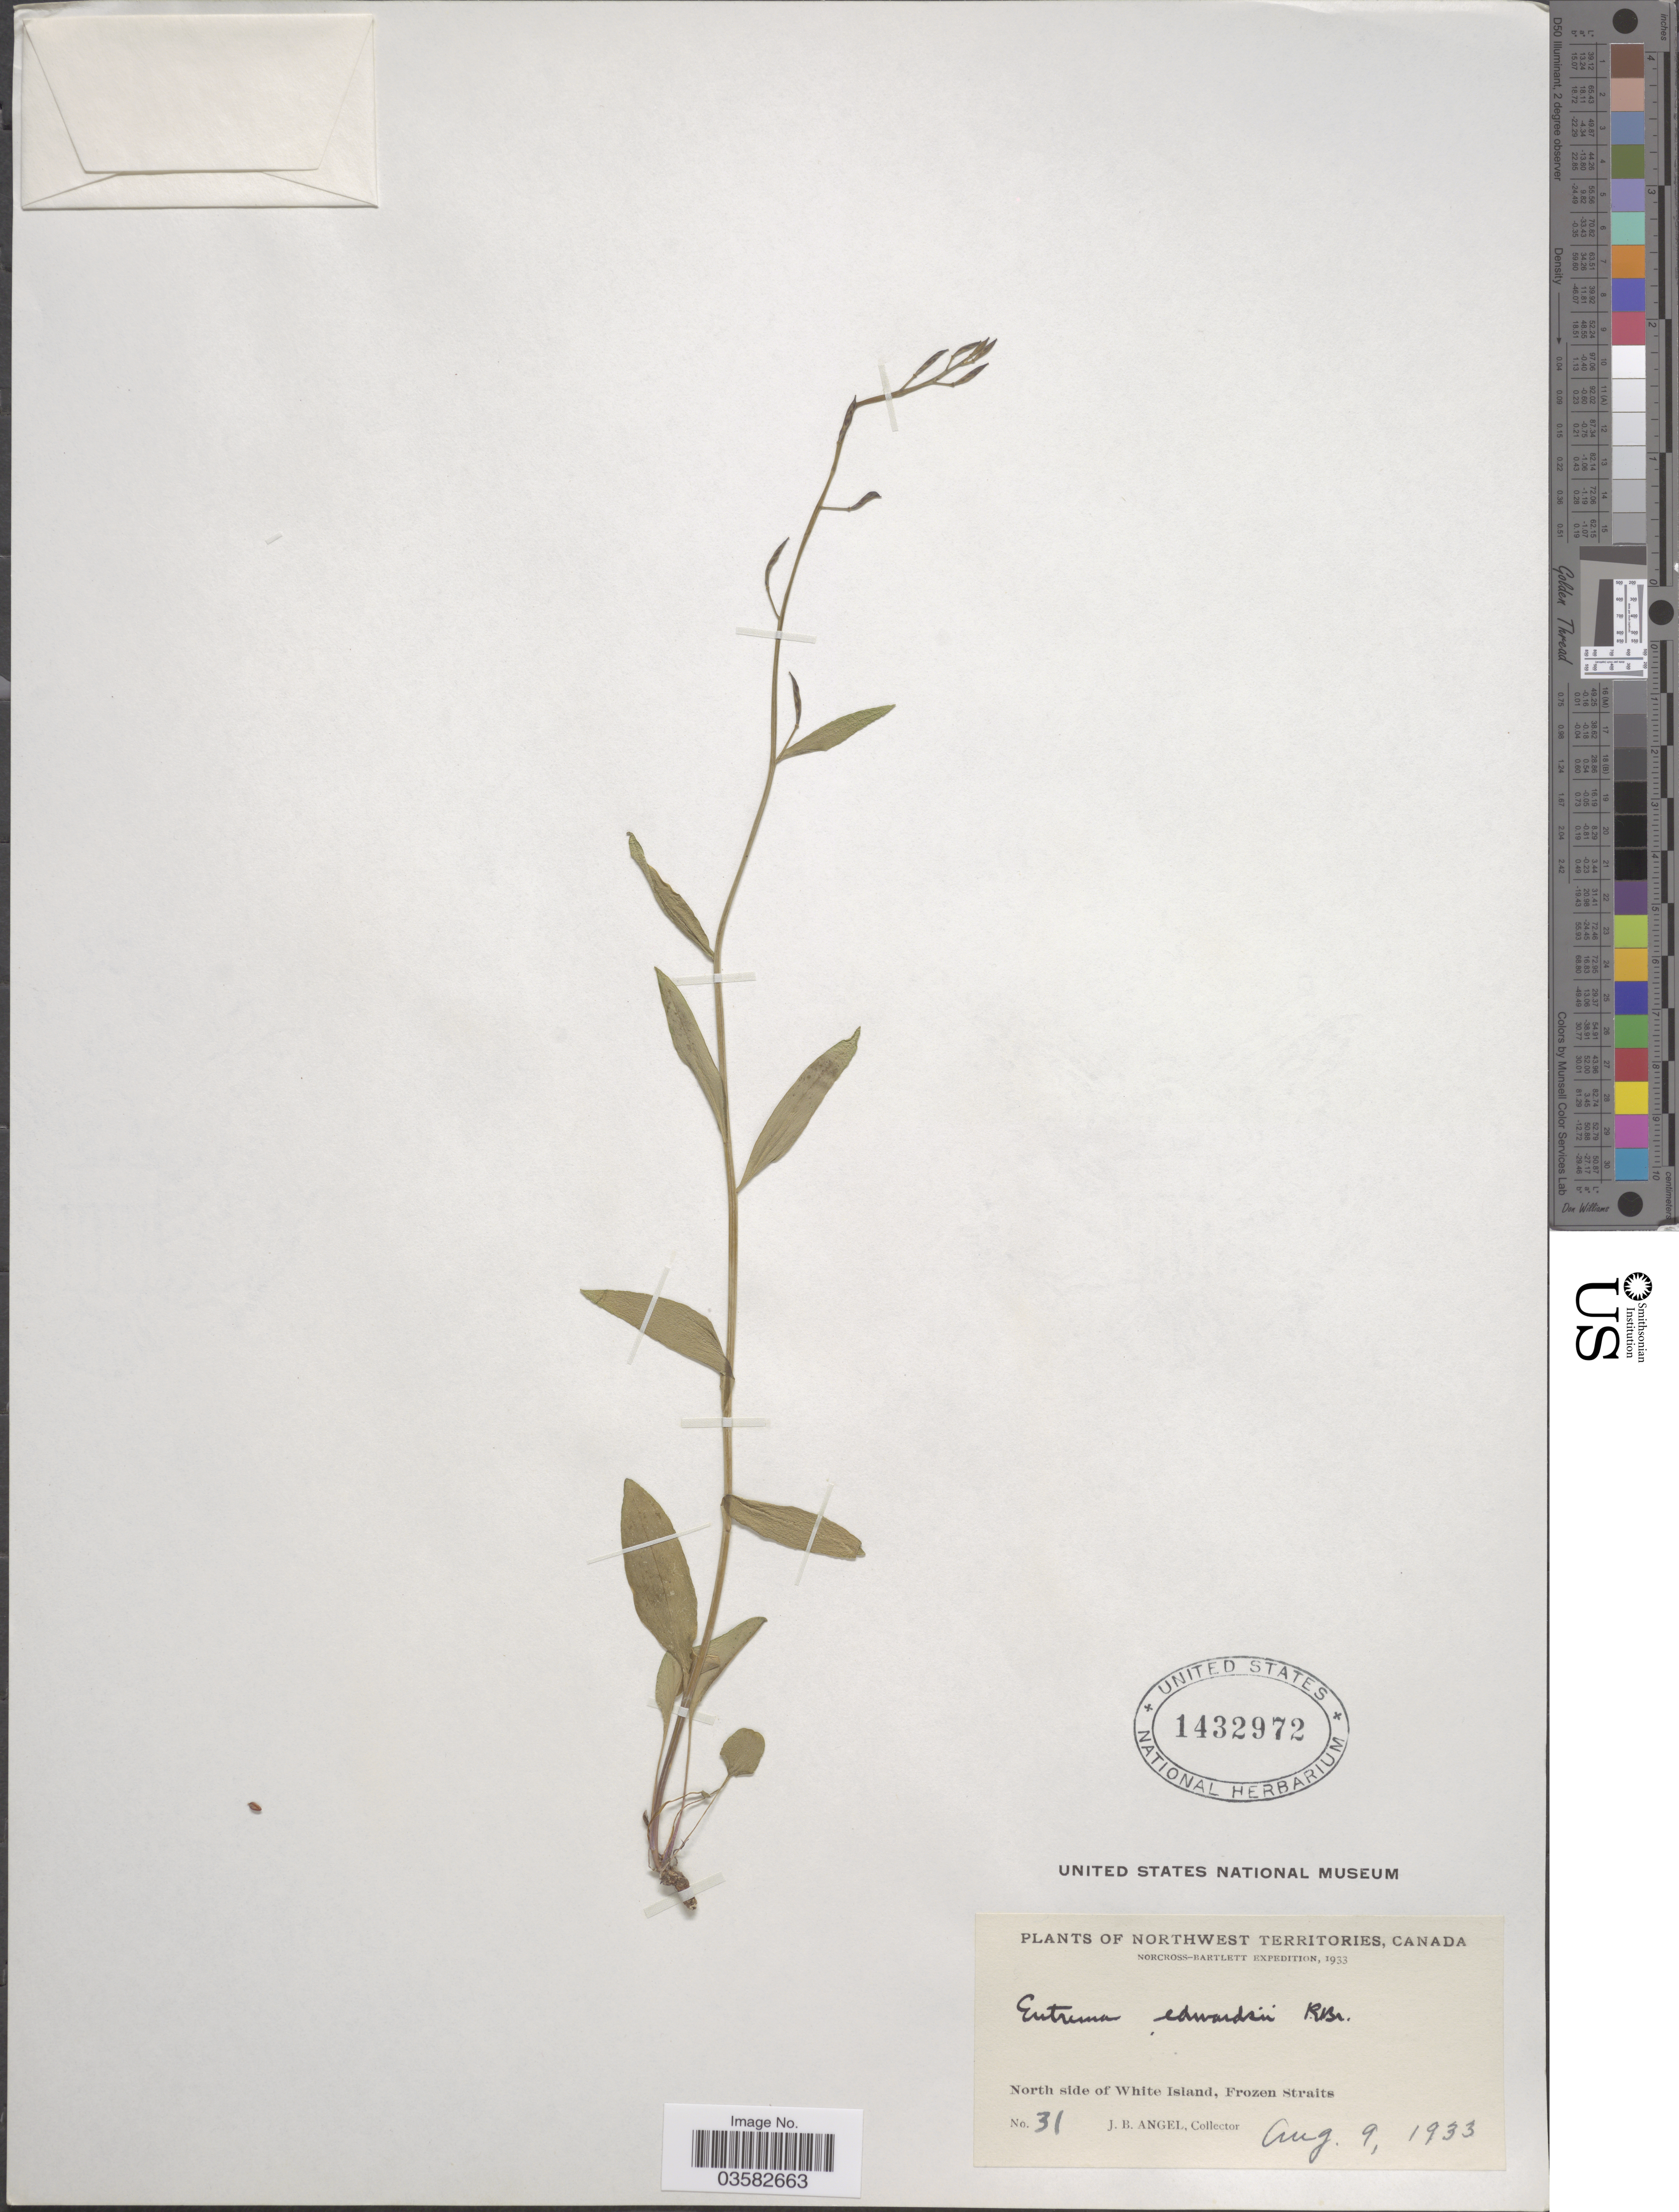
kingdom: Plantae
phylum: Tracheophyta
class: Magnoliopsida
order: Brassicales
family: Brassicaceae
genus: Eutrema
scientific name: Eutrema edwardsii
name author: R. Br.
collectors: J. Angel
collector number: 31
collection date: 1933-08-09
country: Canada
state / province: Northwest Territories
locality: North side of White Island, Frozen Straits.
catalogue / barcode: US 1432972